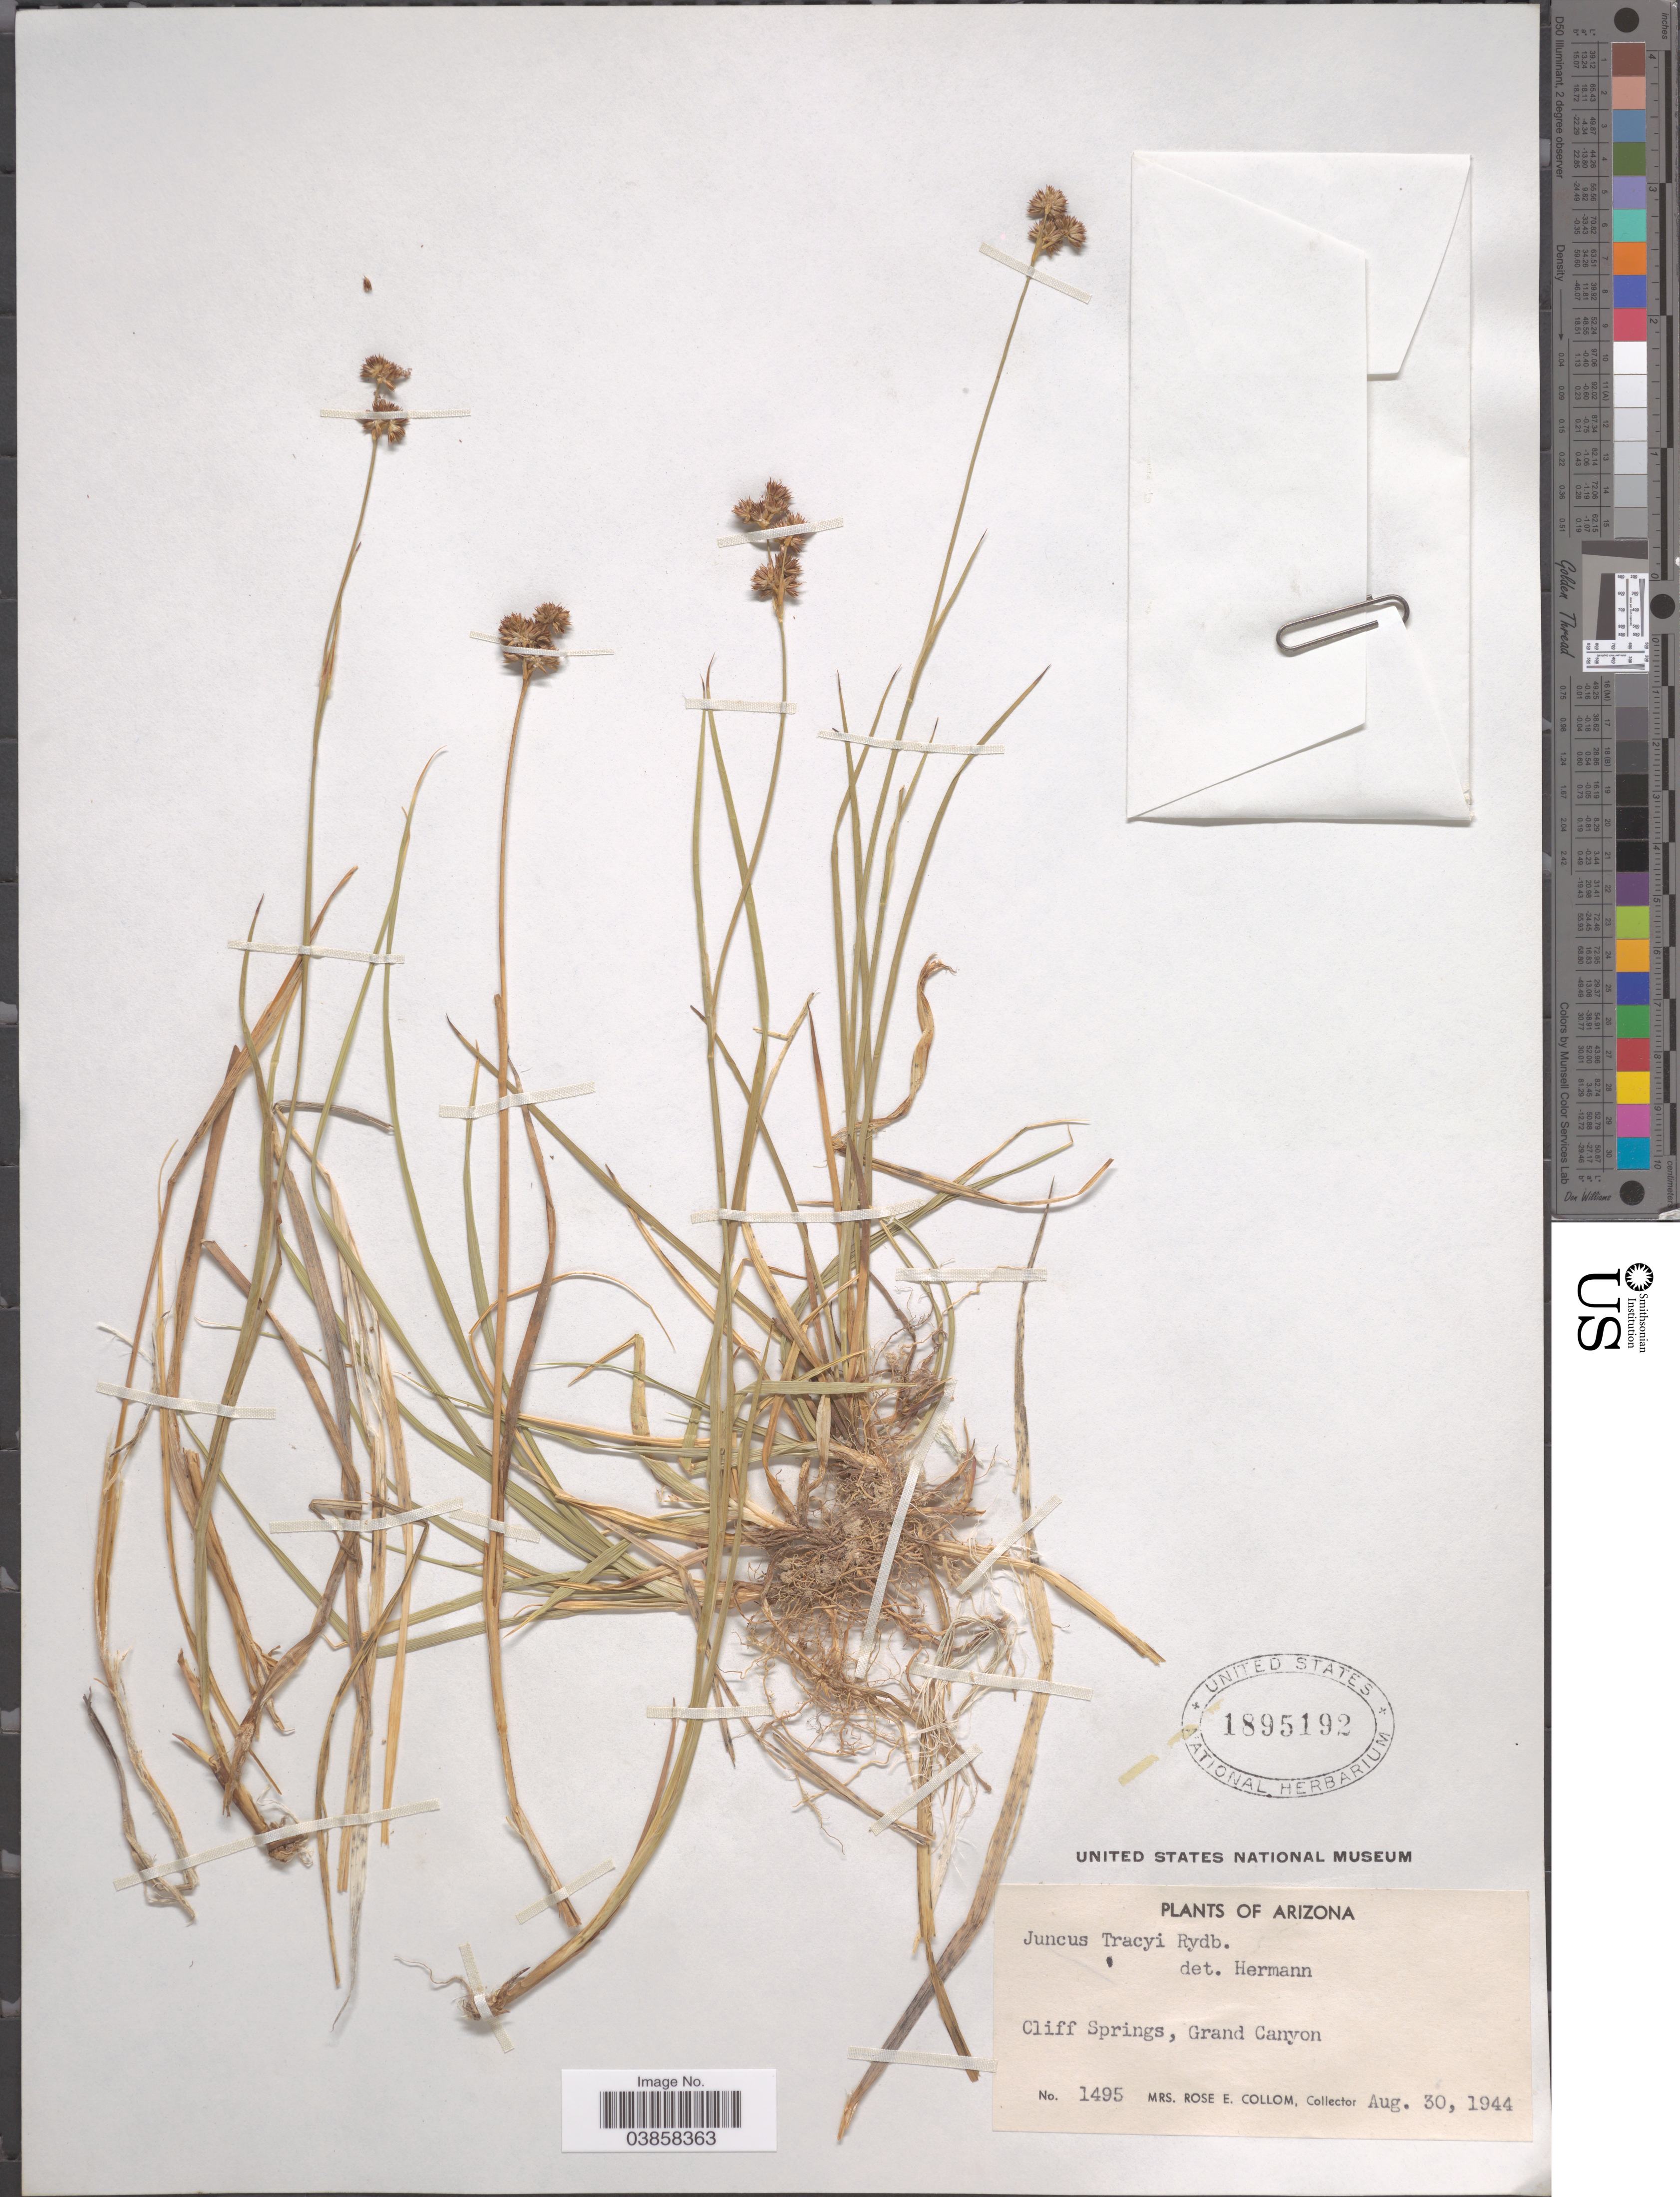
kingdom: Plantae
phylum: Tracheophyta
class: Liliopsida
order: Poales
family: Juncaceae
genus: Juncus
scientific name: Juncus tracyi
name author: Rydb.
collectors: R. E. Collom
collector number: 1495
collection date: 1944-08-30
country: United States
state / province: Arizona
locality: Cliff Springs, Grand Canyon.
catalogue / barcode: US 1895192